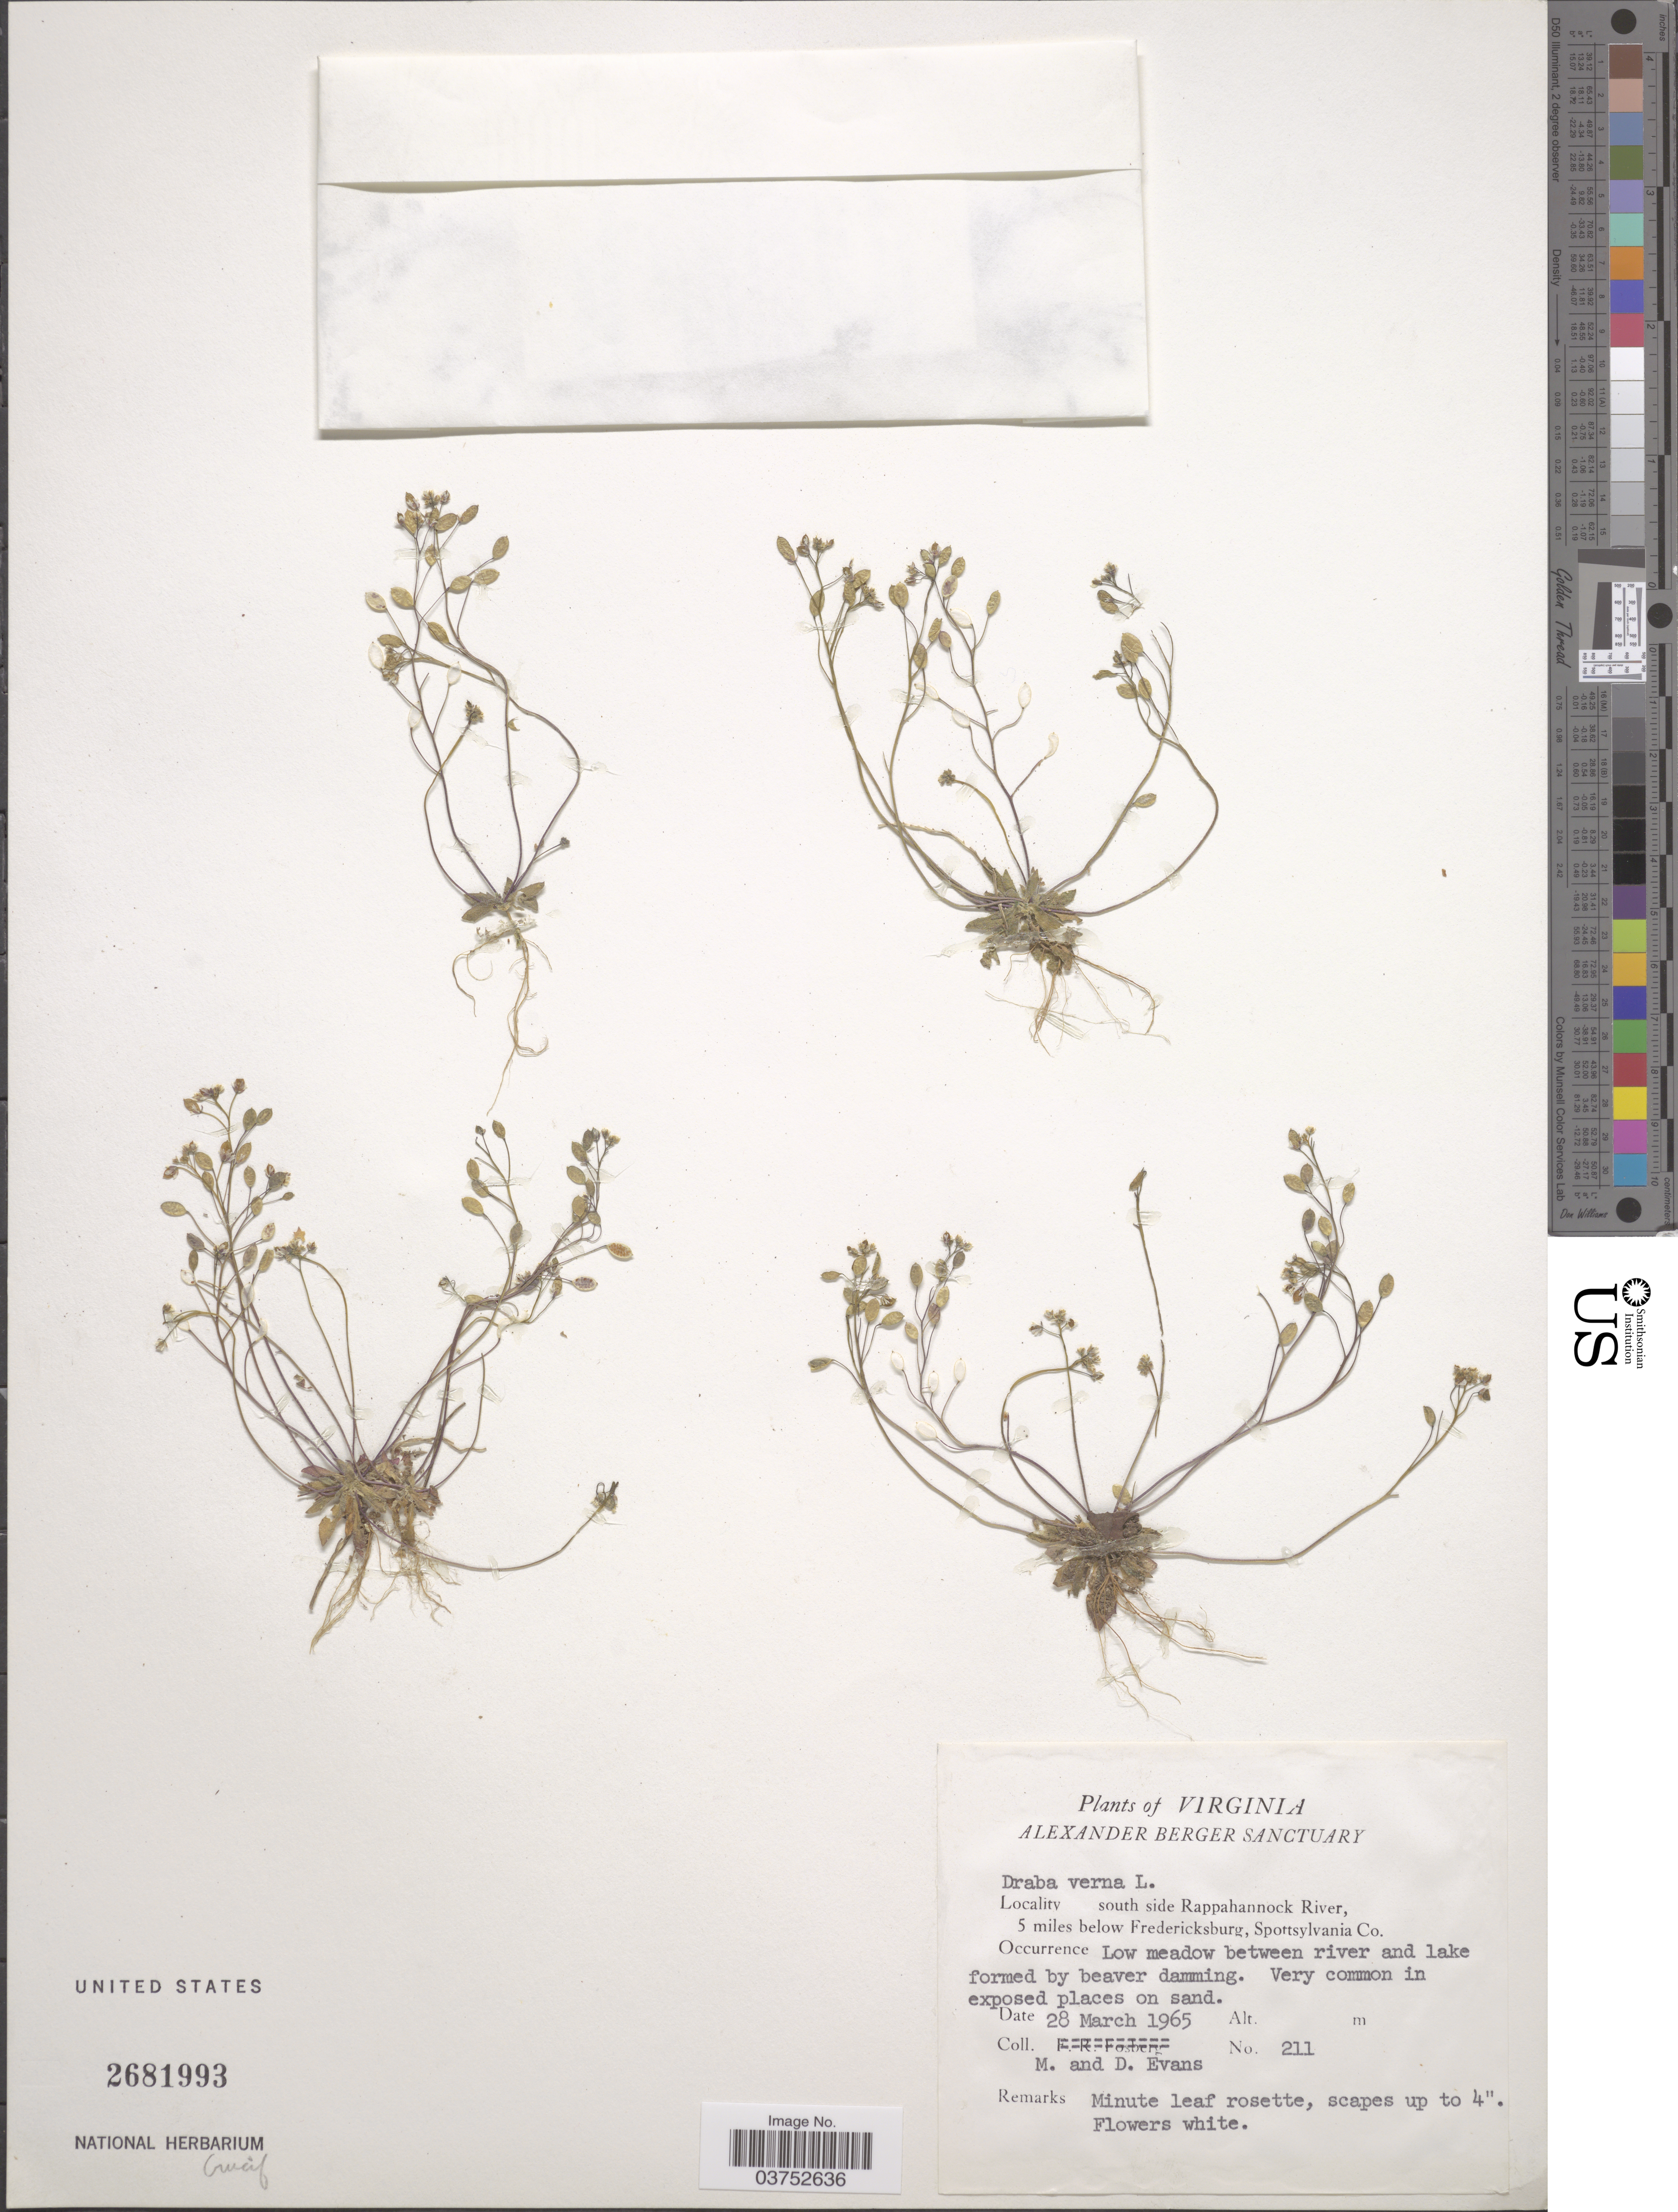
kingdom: Plantae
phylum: Tracheophyta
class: Magnoliopsida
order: Brassicales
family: Brassicaceae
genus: Draba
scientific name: Draba verna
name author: L.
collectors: M. Evans & D. Evans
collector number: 211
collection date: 1965-03-28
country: United States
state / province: Virginia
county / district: Spotsylvania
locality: Alexander Berger Sanctuary. South side Rappahannock River, 5 miles below Fredericksburg.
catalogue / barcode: US 2681993